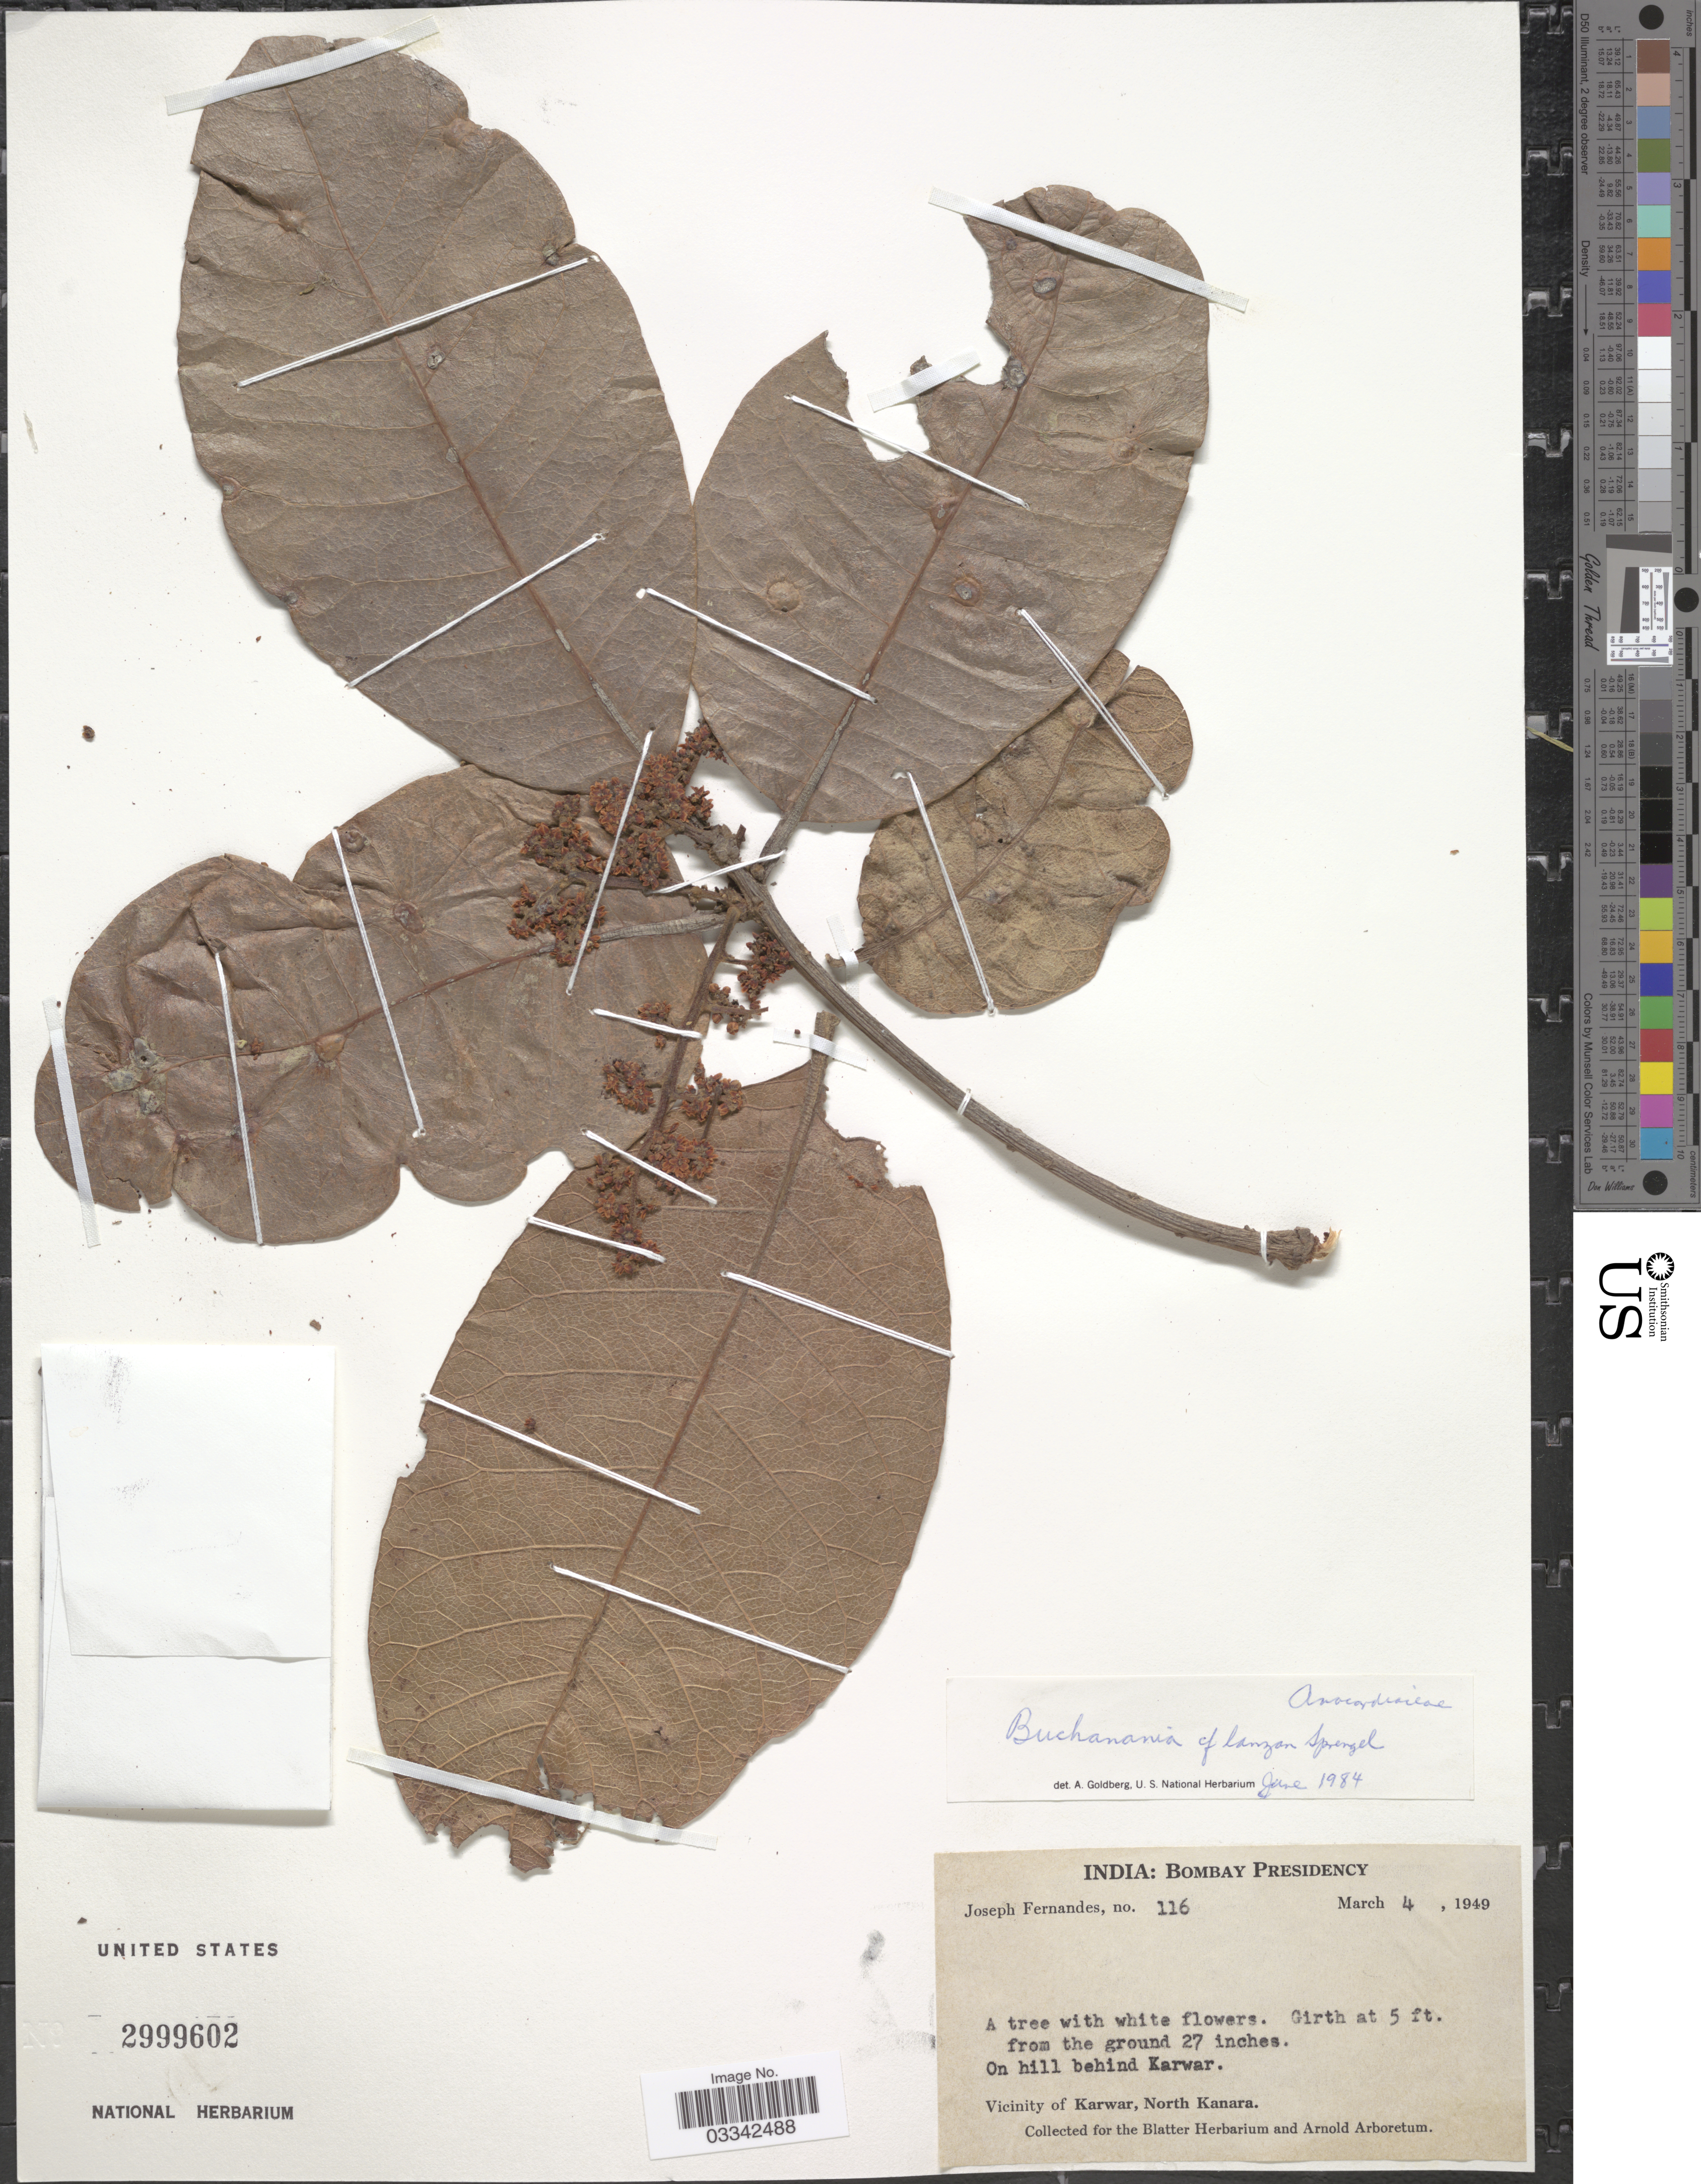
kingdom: Plantae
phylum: Tracheophyta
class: Magnoliopsida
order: Sapindales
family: Anacardiaceae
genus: Buchanania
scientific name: Buchanania lanzan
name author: Spreng.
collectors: J. Fernandes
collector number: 116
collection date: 1949-03-04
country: India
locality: Bombay Presidency. On hill behind Karwar. Vicinity of Karwar, North Kanara.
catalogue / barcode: US 2999602